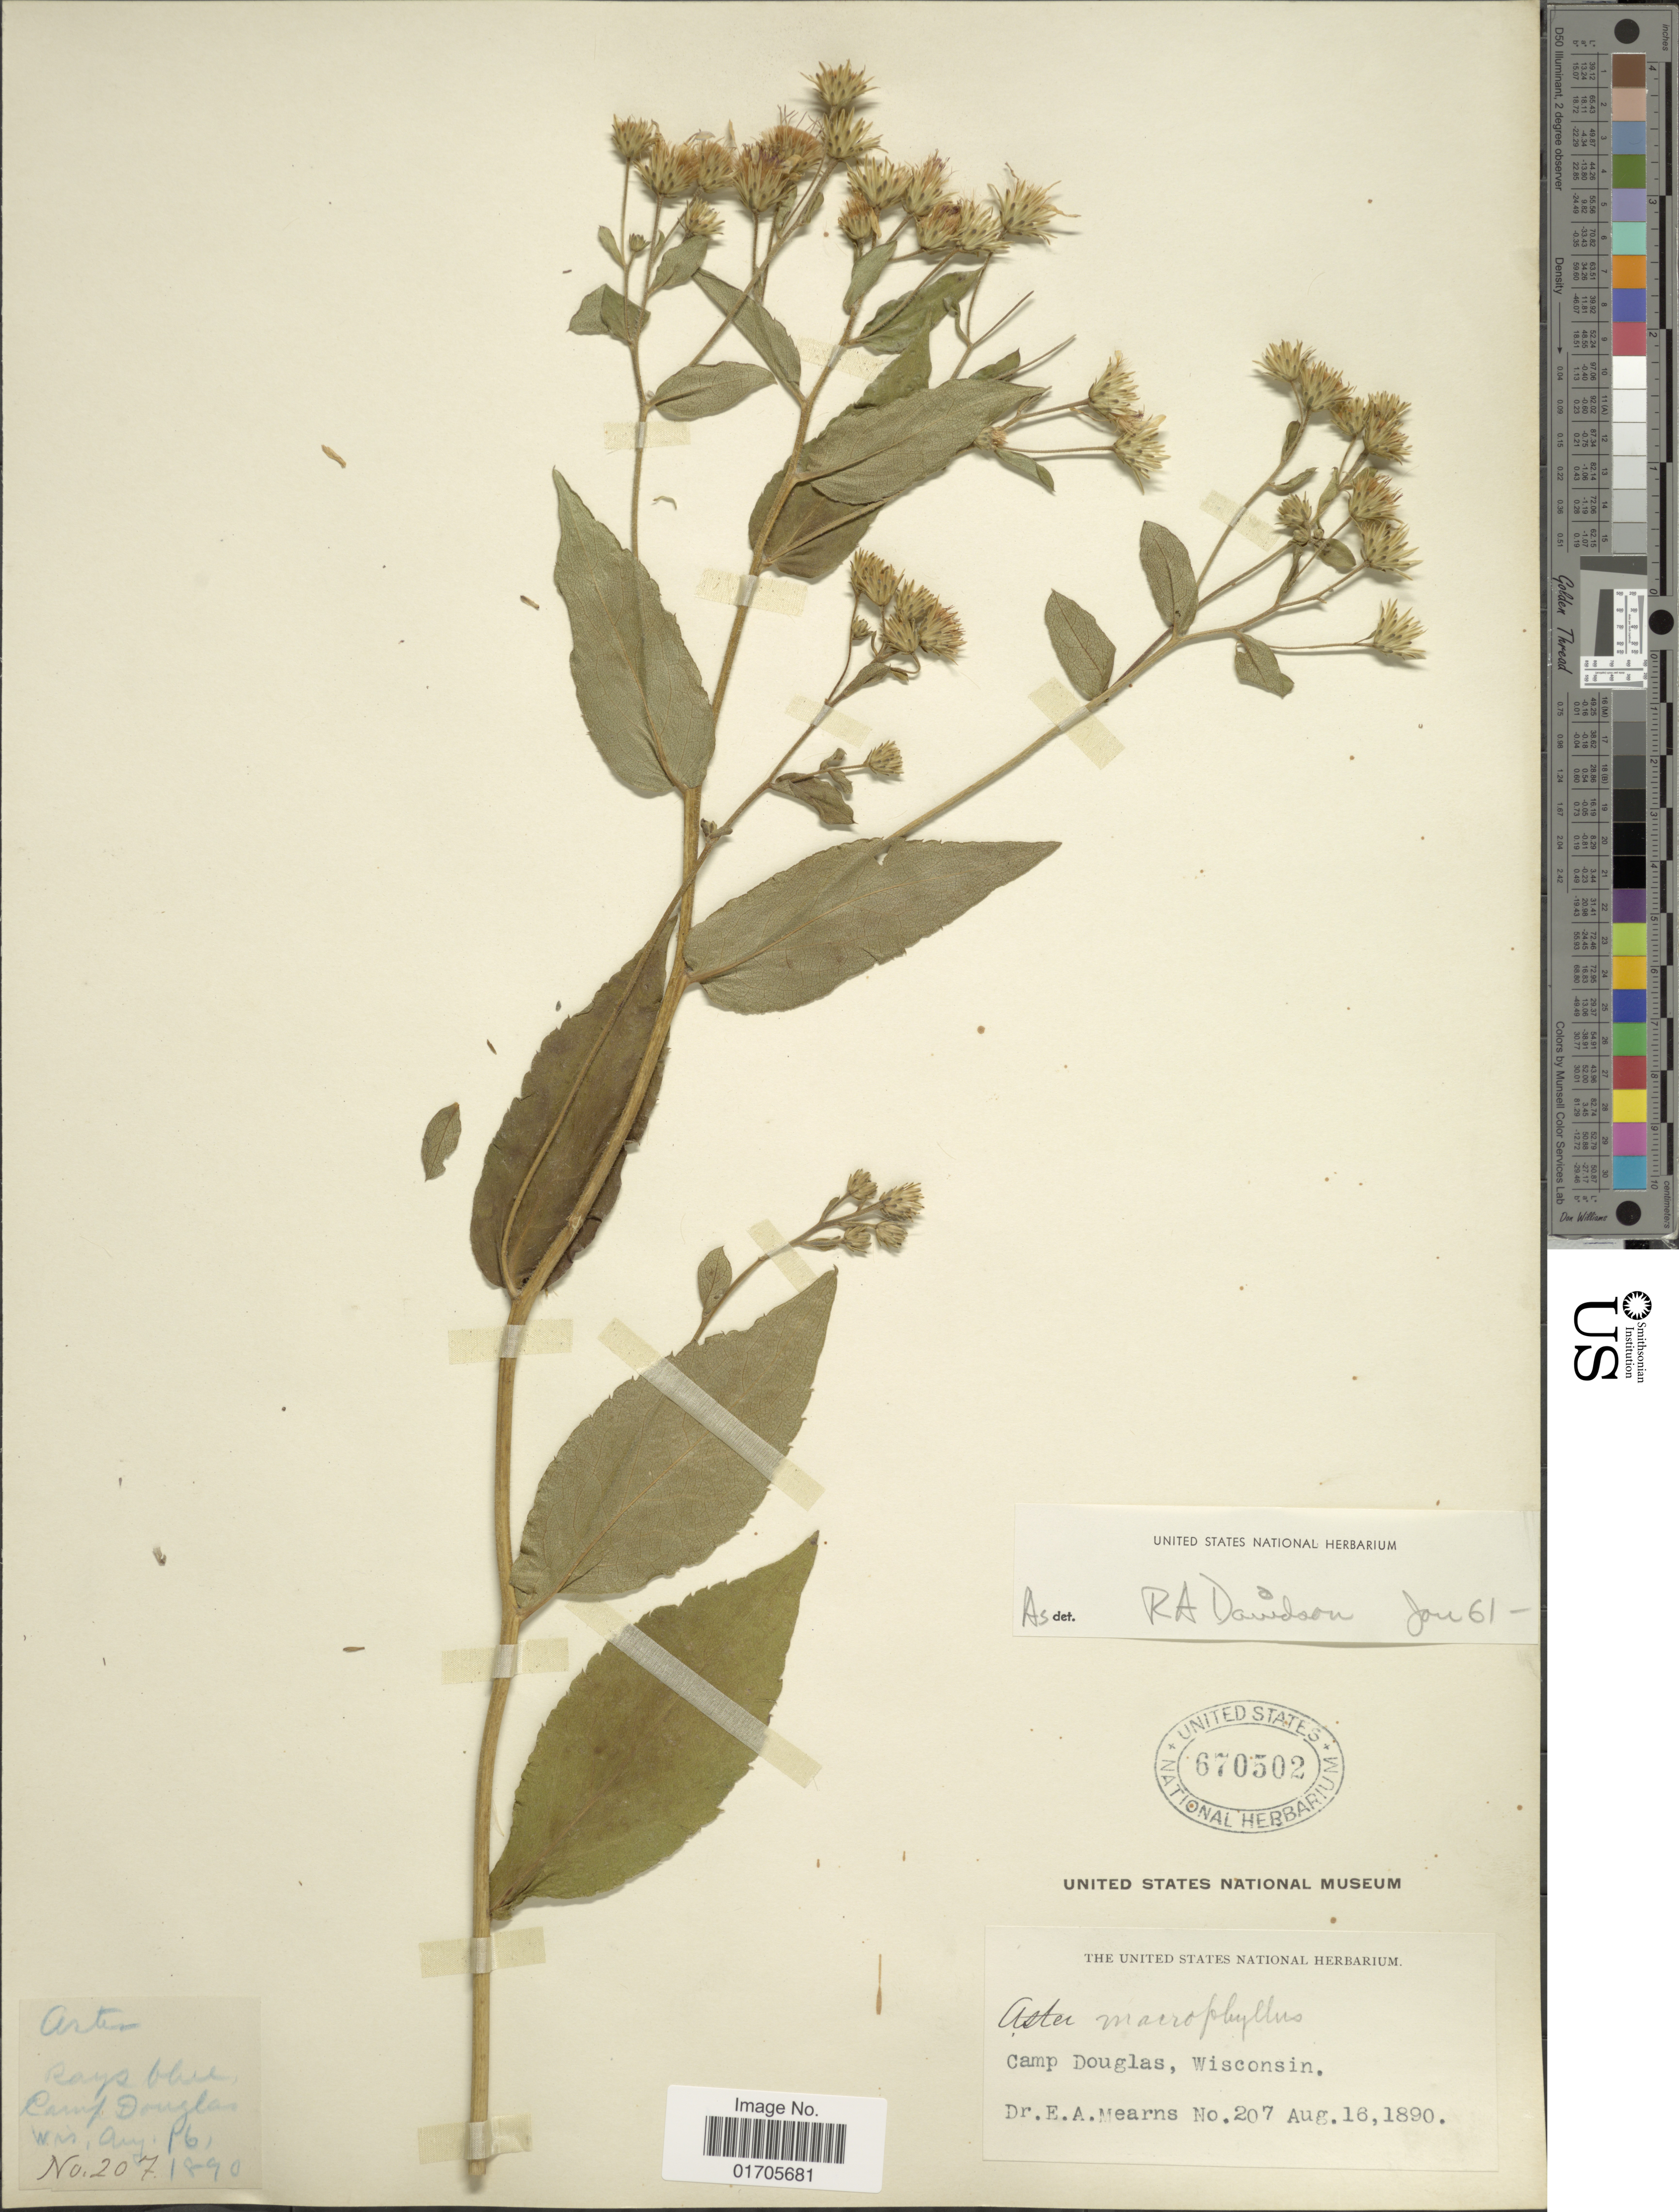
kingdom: Plantae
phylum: Tracheophyta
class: Magnoliopsida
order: Asterales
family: Asteraceae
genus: Eurybia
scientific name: Eurybia macrophylla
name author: (L.) Cass.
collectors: E. A. Mearns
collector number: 207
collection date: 1890-08-16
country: United States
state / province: Wisconsin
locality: Camp Douglas, Wisconsin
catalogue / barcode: US 670502